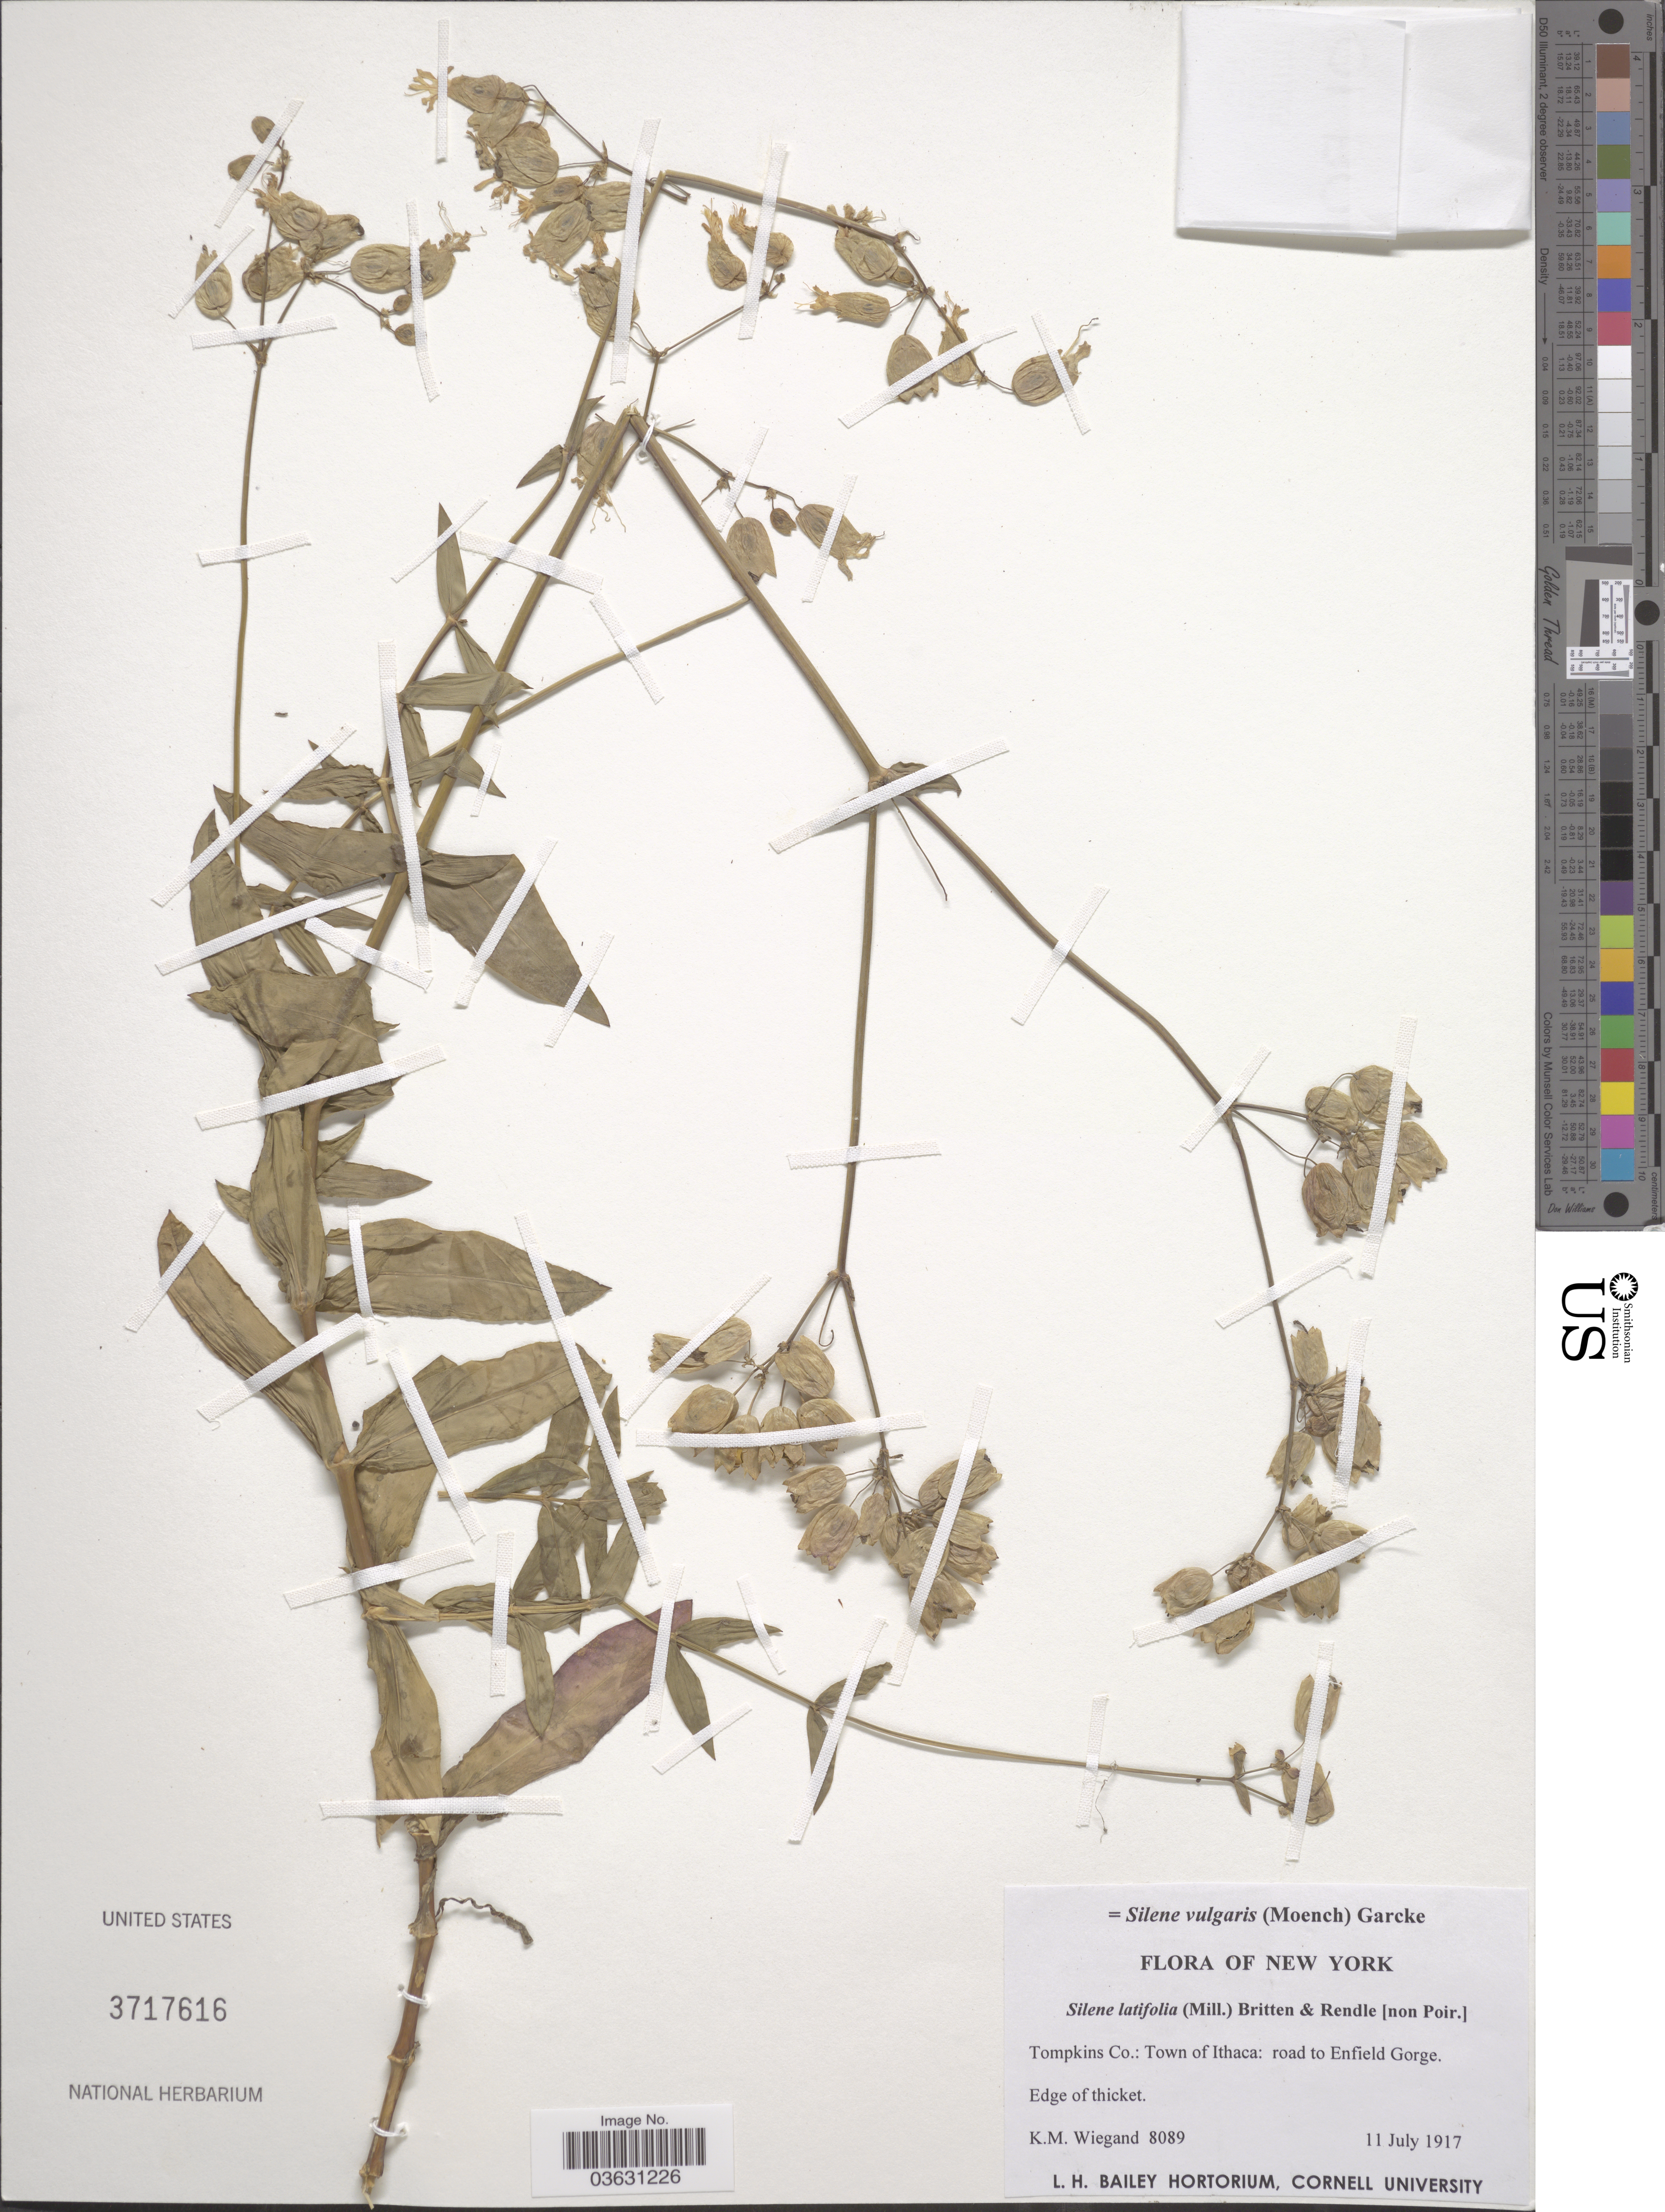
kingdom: Plantae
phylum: Tracheophyta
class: Magnoliopsida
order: Caryophyllales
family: Caryophyllaceae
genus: Silene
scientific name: Silene latifolia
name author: Poir.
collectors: K. M. Wiegand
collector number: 8089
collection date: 1917-07-11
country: United States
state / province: New York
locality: Tompkins Co.: Town of Ithaca: road to Enfield Gorge.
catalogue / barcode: US 3717616